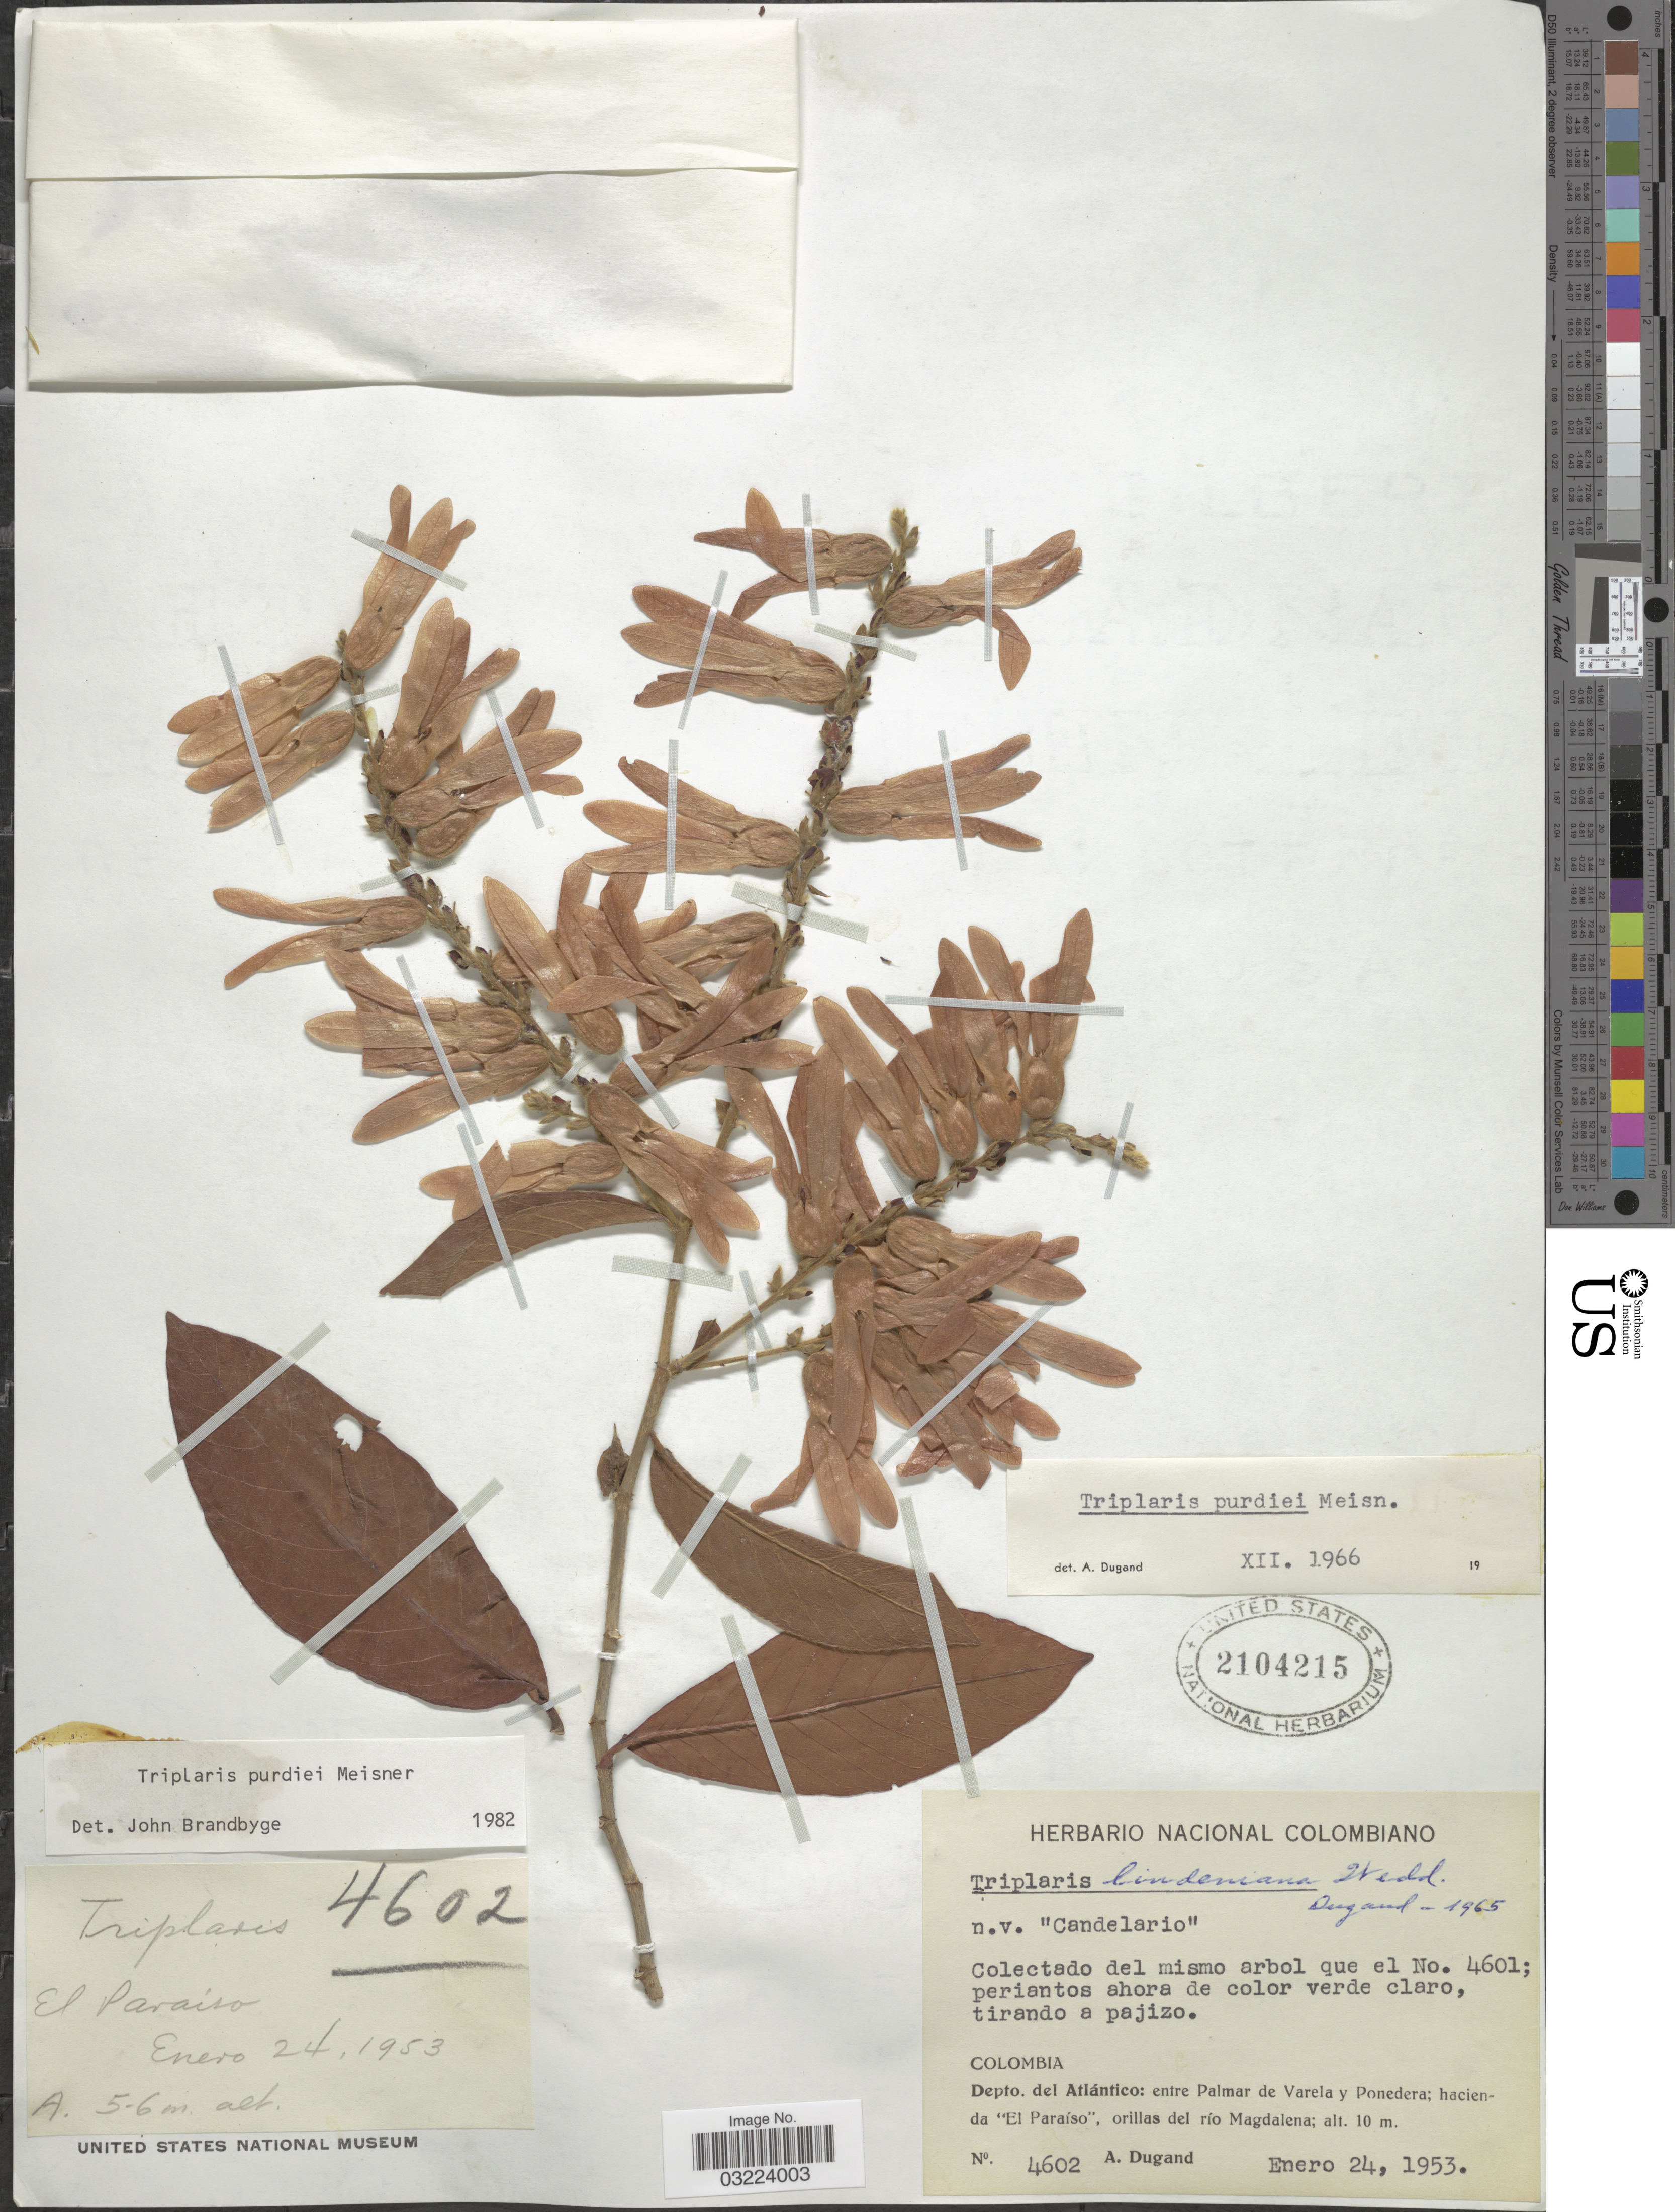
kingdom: Plantae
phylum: Tracheophyta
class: Magnoliopsida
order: Caryophyllales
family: Polygonaceae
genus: Triplaris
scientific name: Triplaris purdiei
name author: Meisn.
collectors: A. Dugand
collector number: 4602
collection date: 1953-01-24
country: Colombia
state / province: Atlántico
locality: Depto. del Atlántico: entre Palmar de Varela y Ponedera; hacienda "El Paraíso", orillas del río Magdalena.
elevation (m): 10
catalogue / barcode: US 2104215